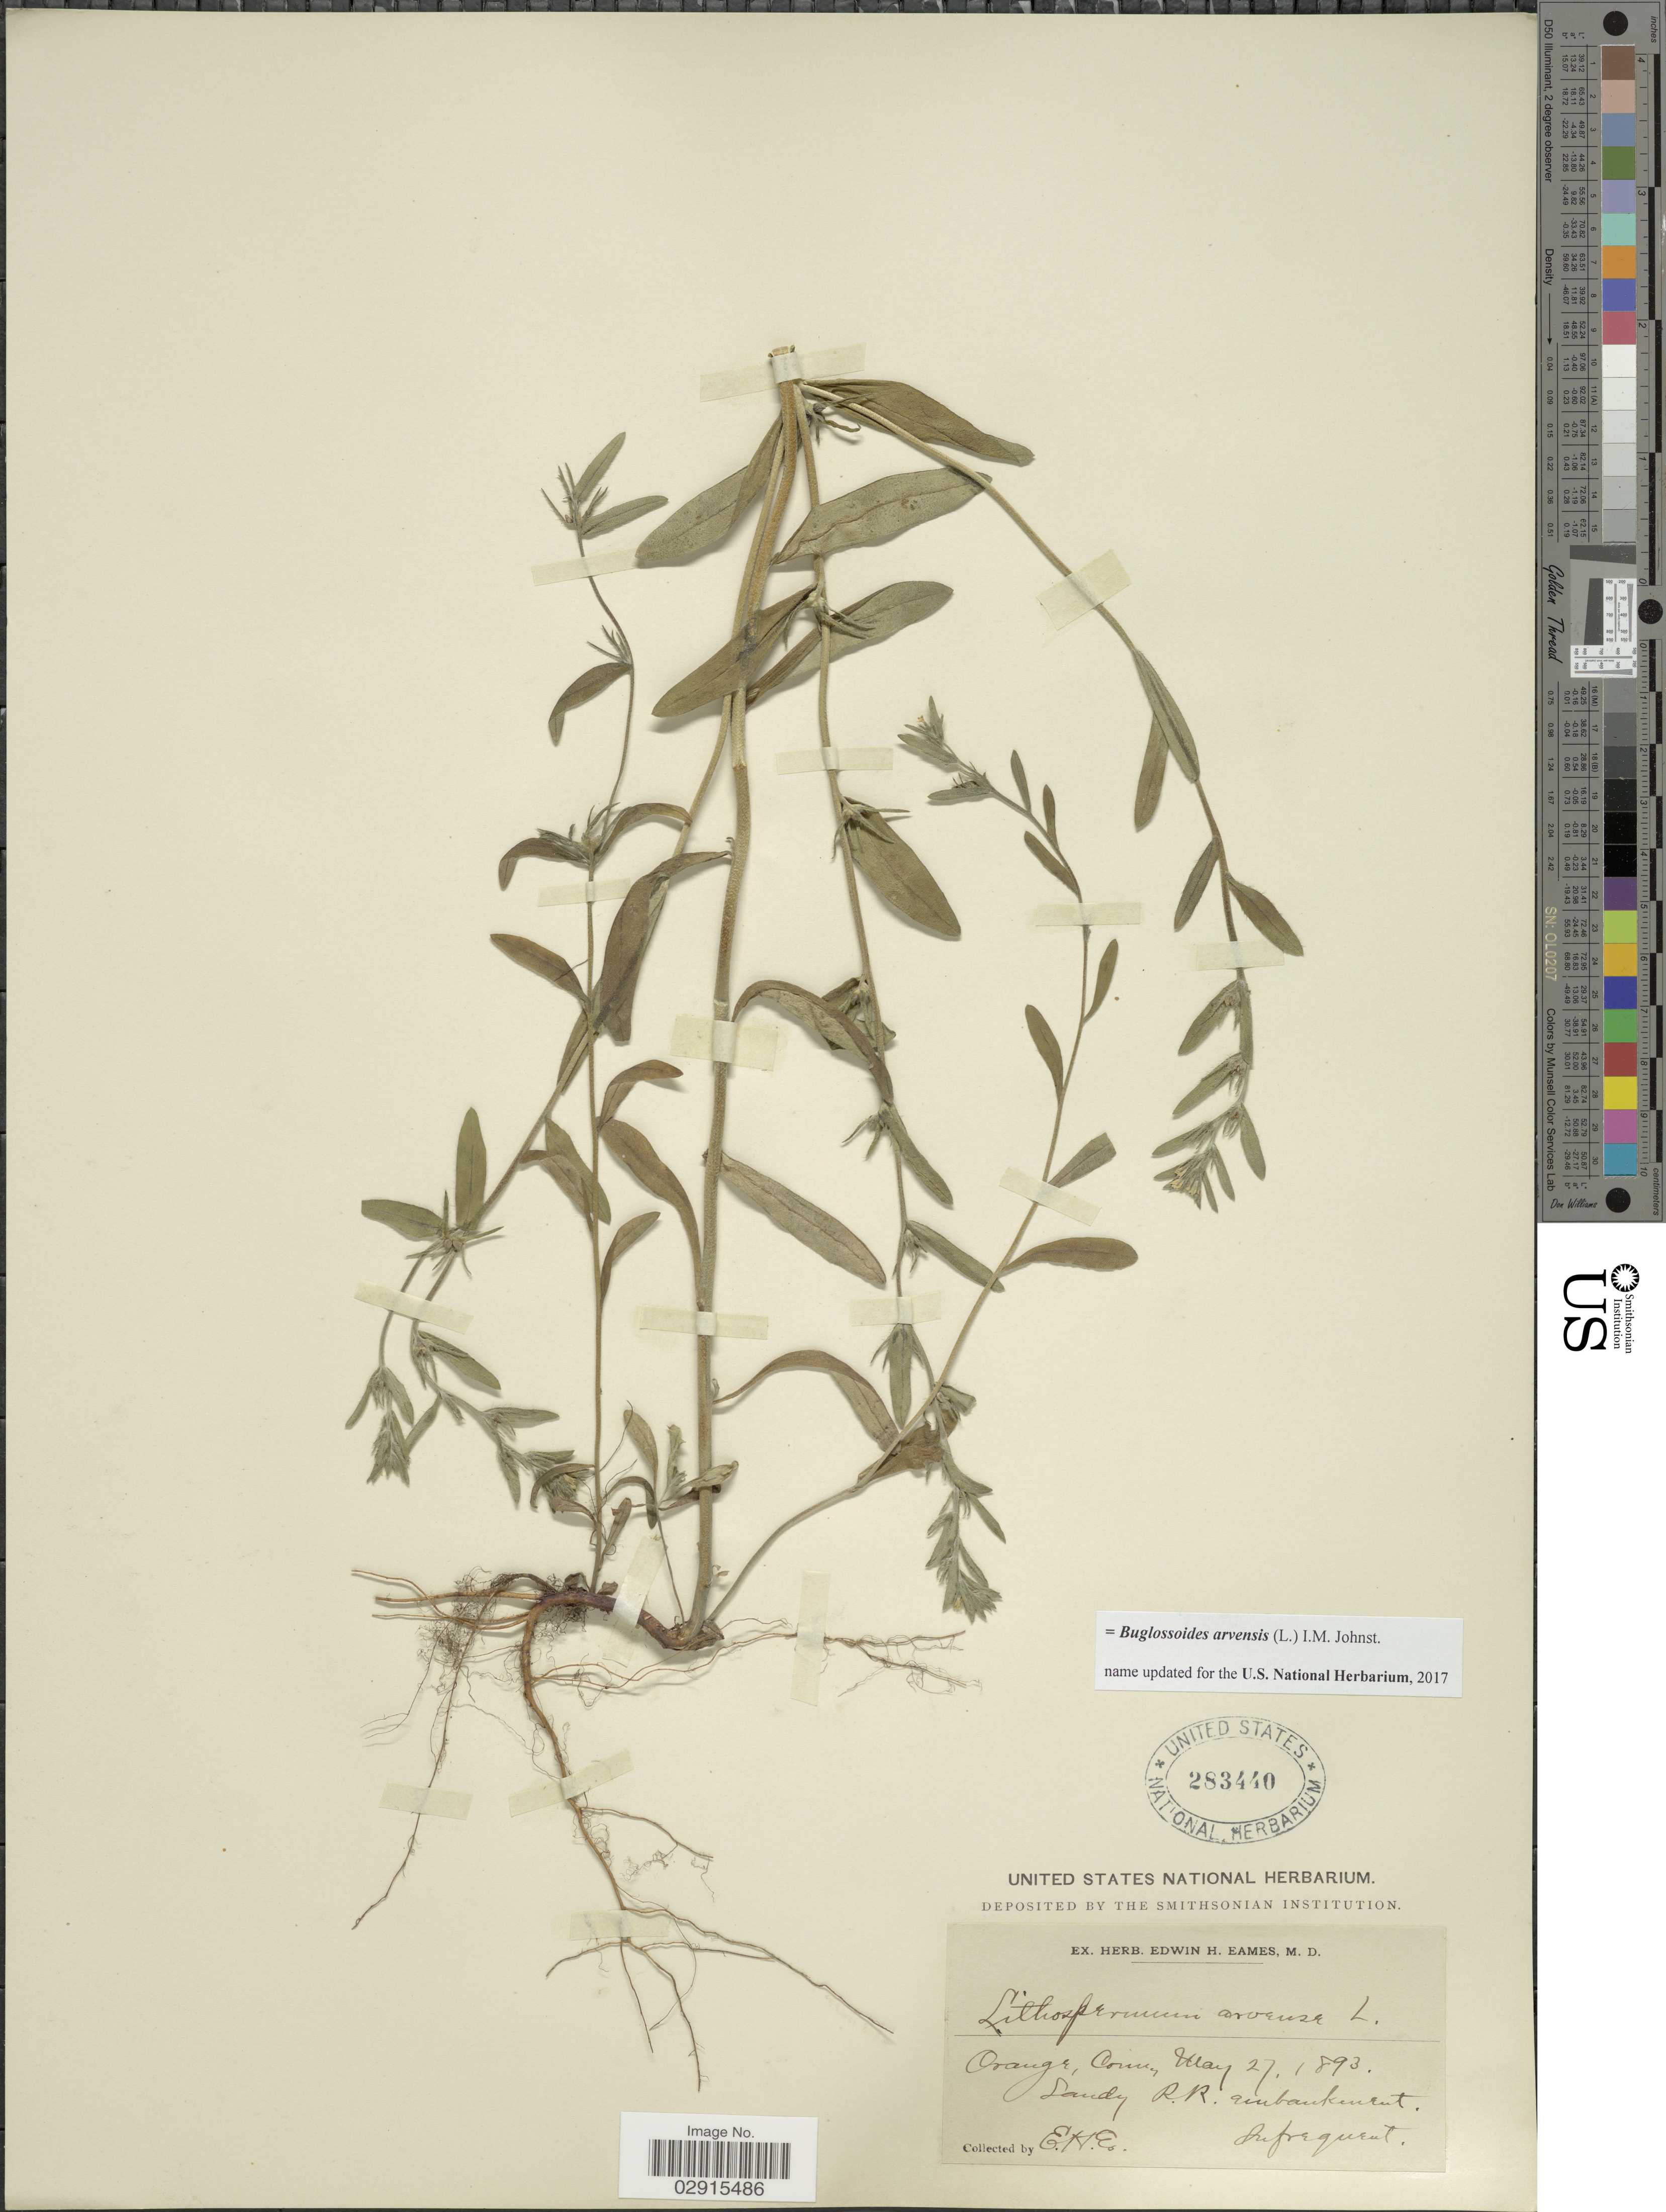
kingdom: Plantae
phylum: Tracheophyta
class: Magnoliopsida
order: Boraginales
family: Boraginaceae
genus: Buglossoides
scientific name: Buglossoides arvensis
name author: (L.) I.M. Johnst.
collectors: E. H. Eames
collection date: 1893-05-27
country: United States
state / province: Connecticut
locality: Orange, Sandy R.R. embankment.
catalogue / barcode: US 283440